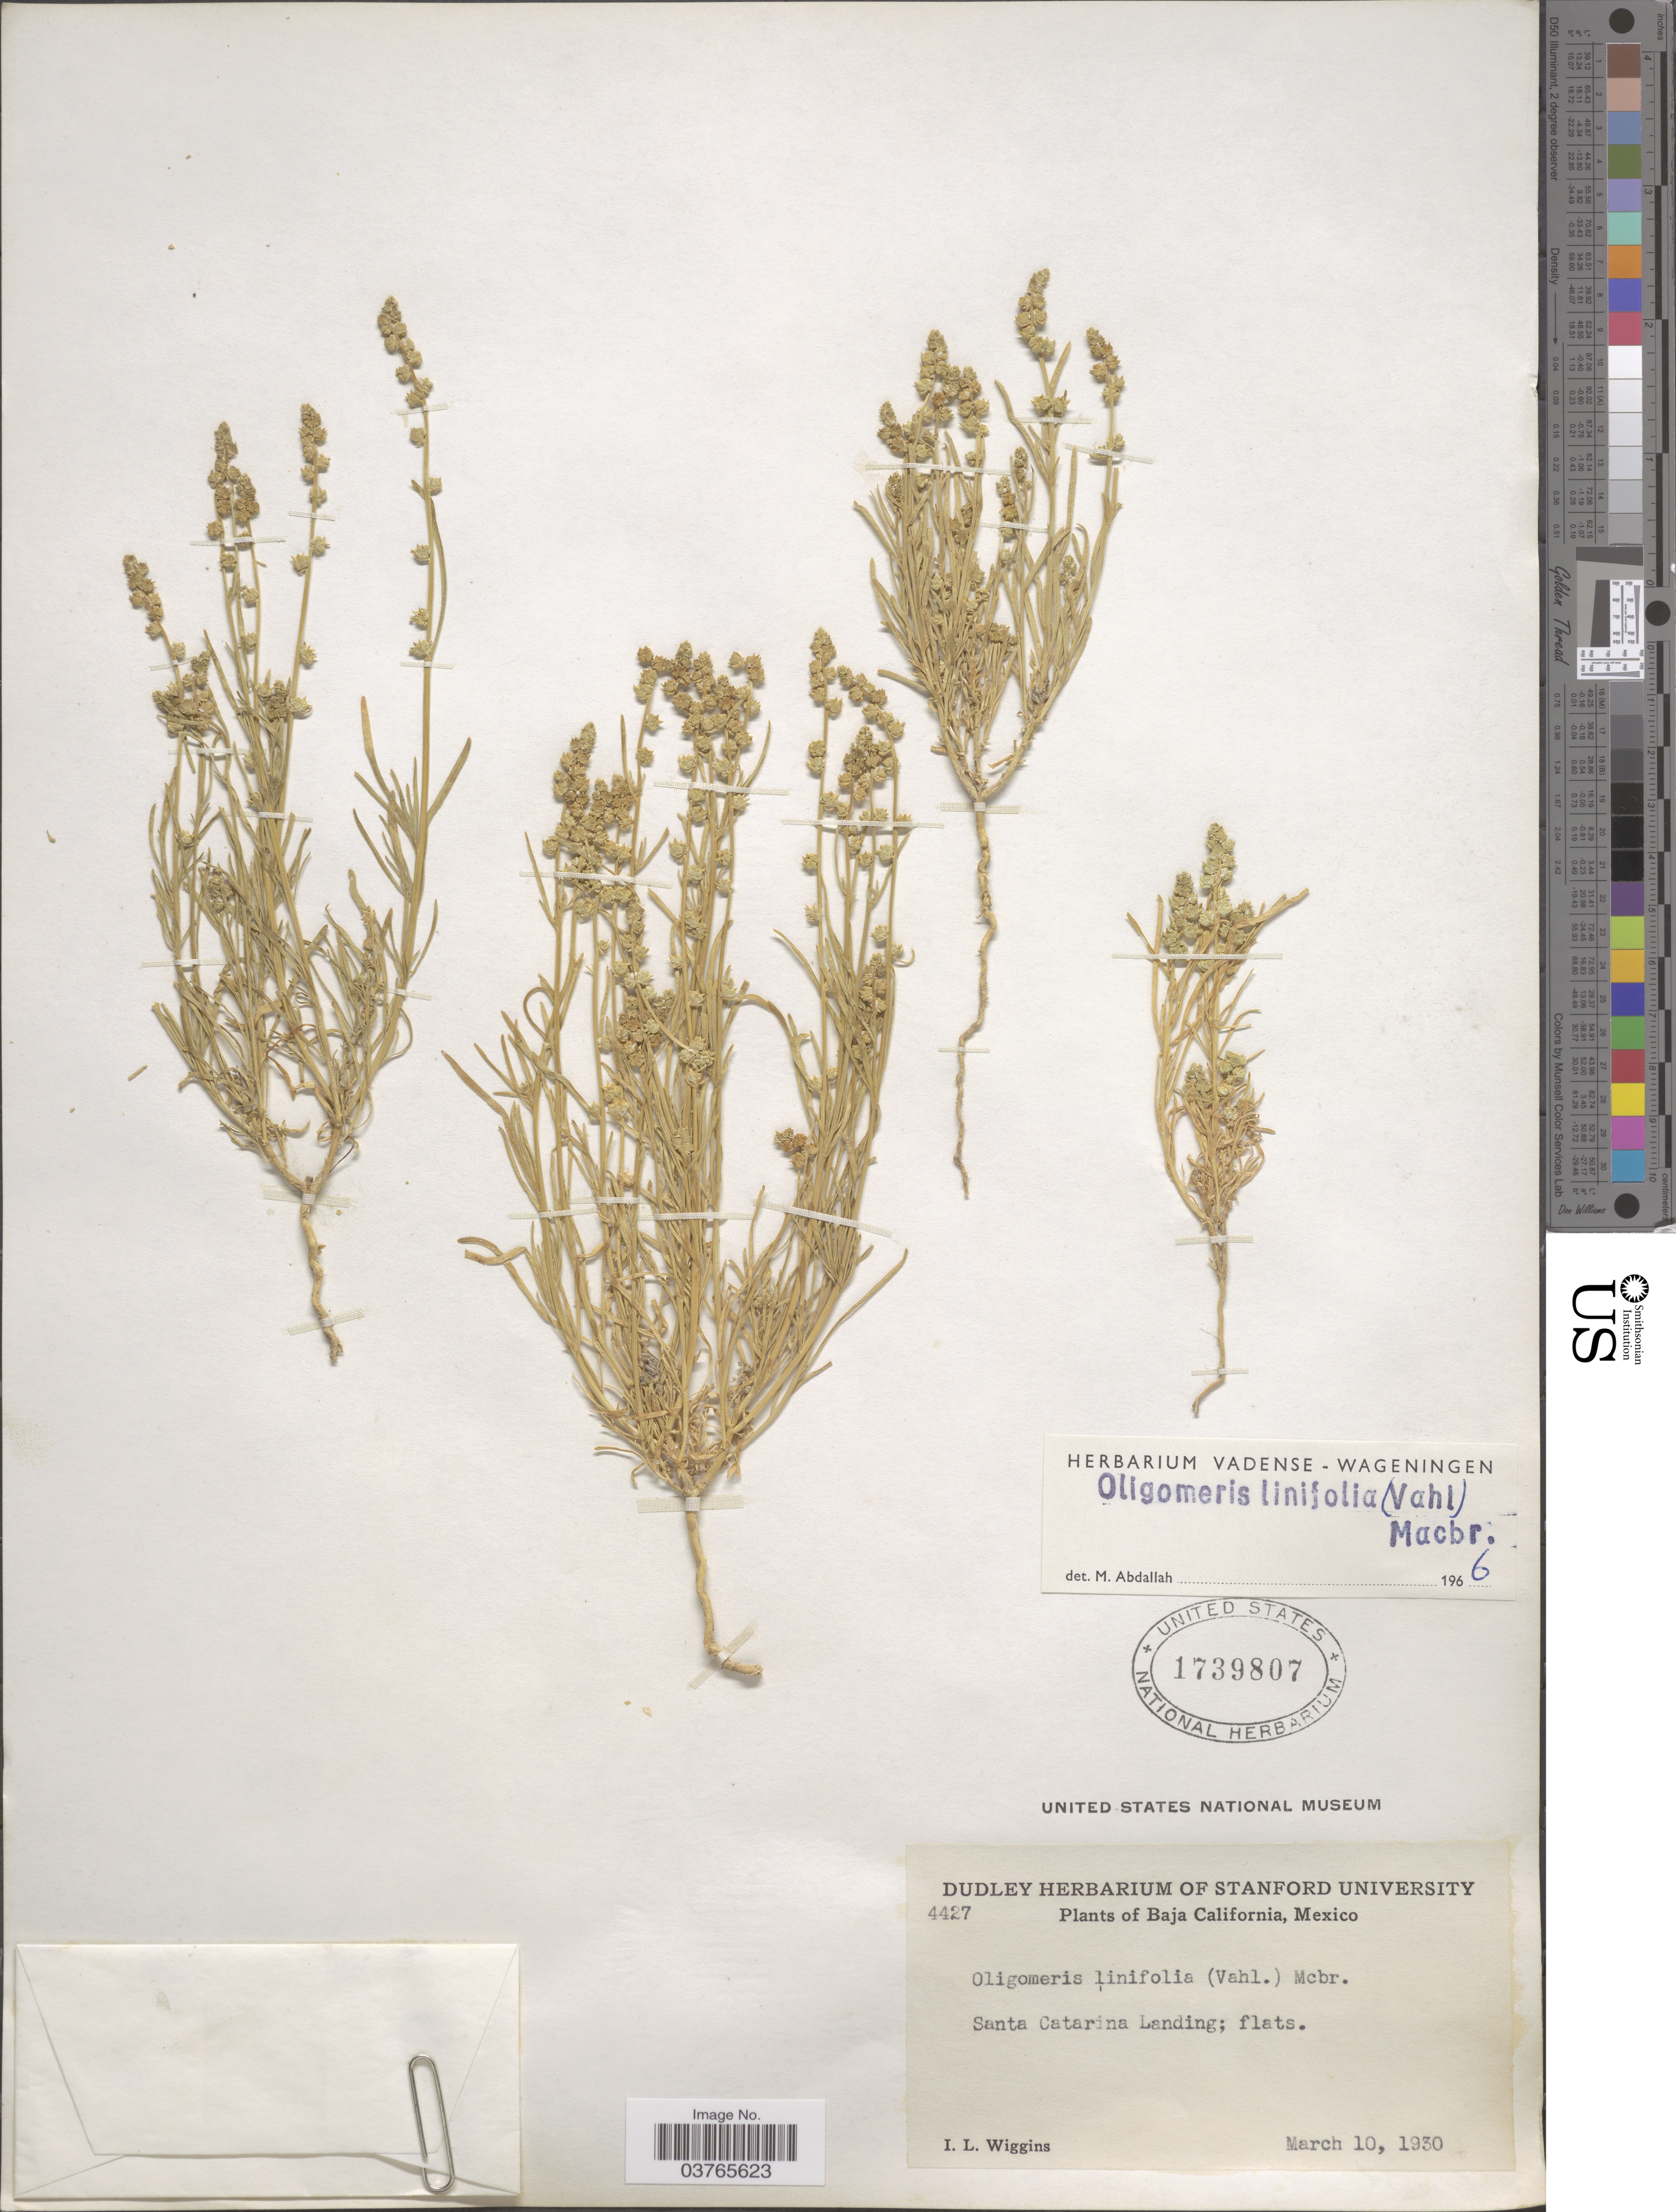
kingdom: Plantae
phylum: Tracheophyta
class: Magnoliopsida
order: Brassicales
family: Resedaceae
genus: Oligomeris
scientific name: Oligomeris linifolia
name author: (Vahl) J.F. Macbr.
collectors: I. L. Wiggins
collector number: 4427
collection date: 1930-03-10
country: Mexico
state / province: Baja California Norte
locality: Santa Catarina Landing.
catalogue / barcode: US 1739807